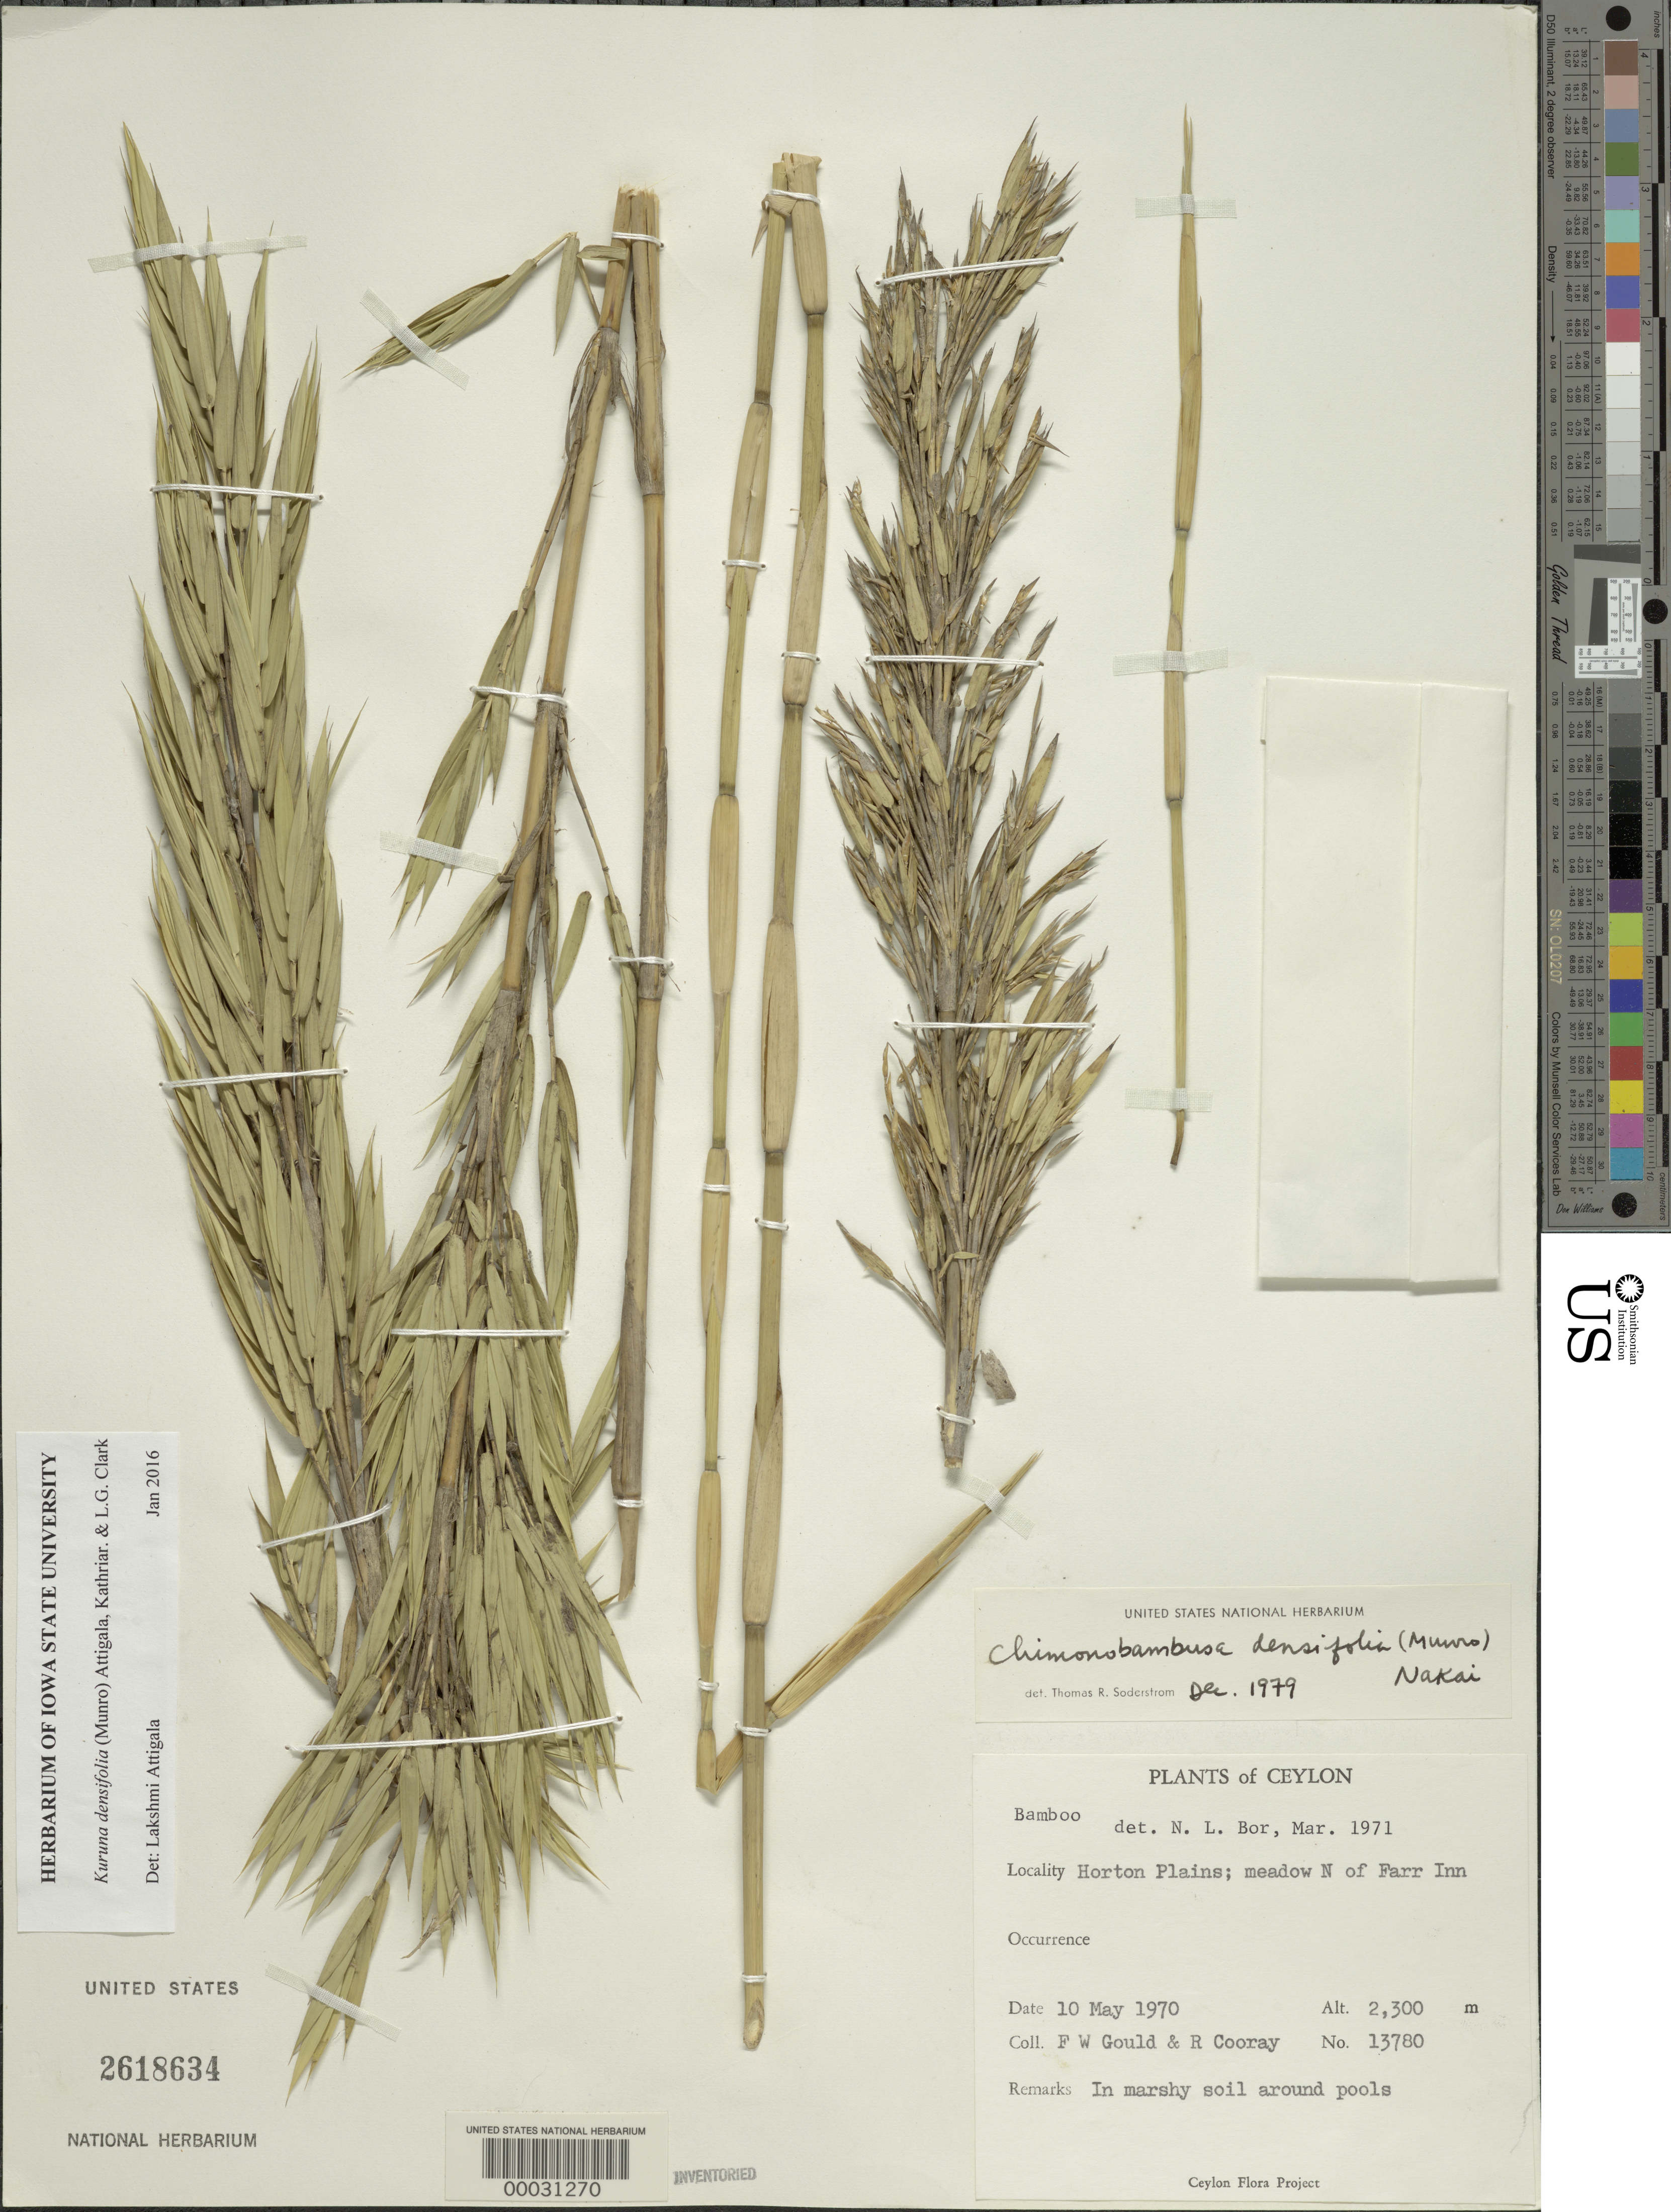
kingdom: Plantae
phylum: Tracheophyta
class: Liliopsida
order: Poales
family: Poaceae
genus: Kuruna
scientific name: Kuruna densifolia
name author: (Munro) Attigala et al.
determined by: Attigala, L.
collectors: F. W. Gould & R. Cooray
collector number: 13780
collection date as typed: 10 May 1970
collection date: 1970-05-10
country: Sri Lanka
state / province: Western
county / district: Badulla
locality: Horton plains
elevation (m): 2300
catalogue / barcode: US 2618634